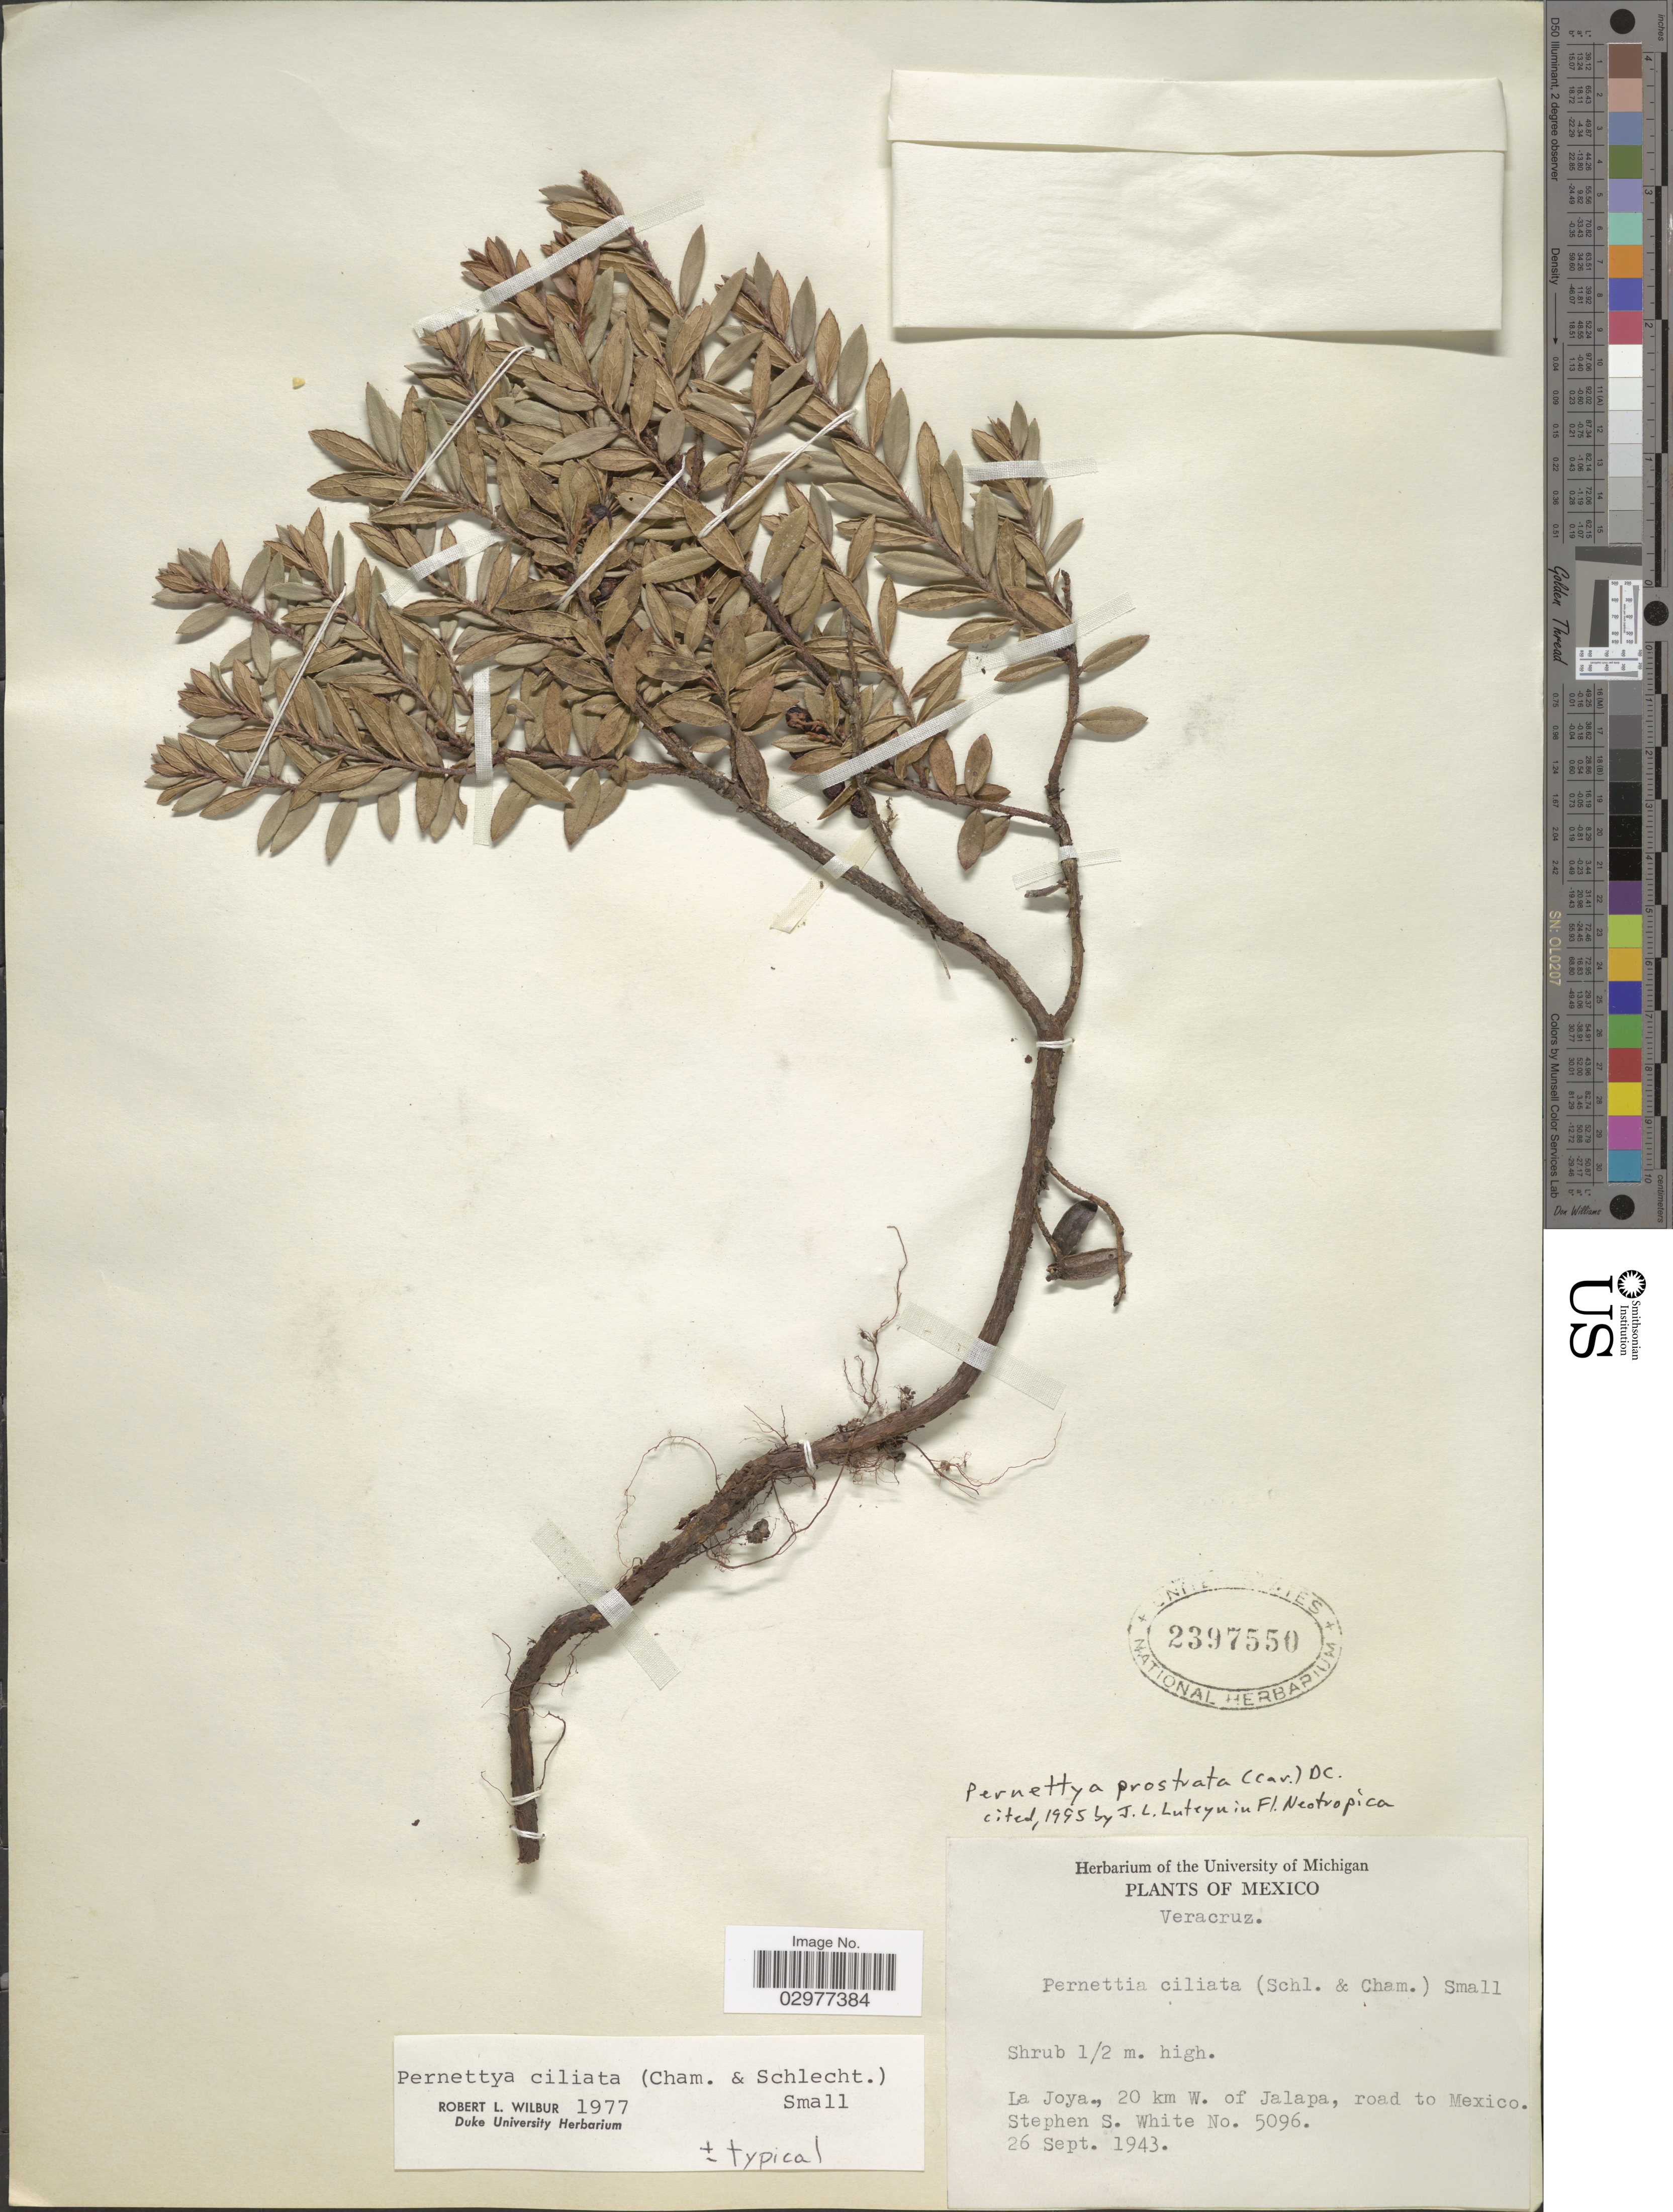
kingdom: Plantae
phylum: Tracheophyta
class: Magnoliopsida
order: Ericales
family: Ericaceae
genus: Pernettya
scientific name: Pernettya prostrata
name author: (Cav.) DC.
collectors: S. S. White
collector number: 5096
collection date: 1943-09-26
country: Mexico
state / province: Veracruz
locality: Veracruz. La Joya, 20 km W. of Jalapa, road to Mexico.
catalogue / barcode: US 2397550